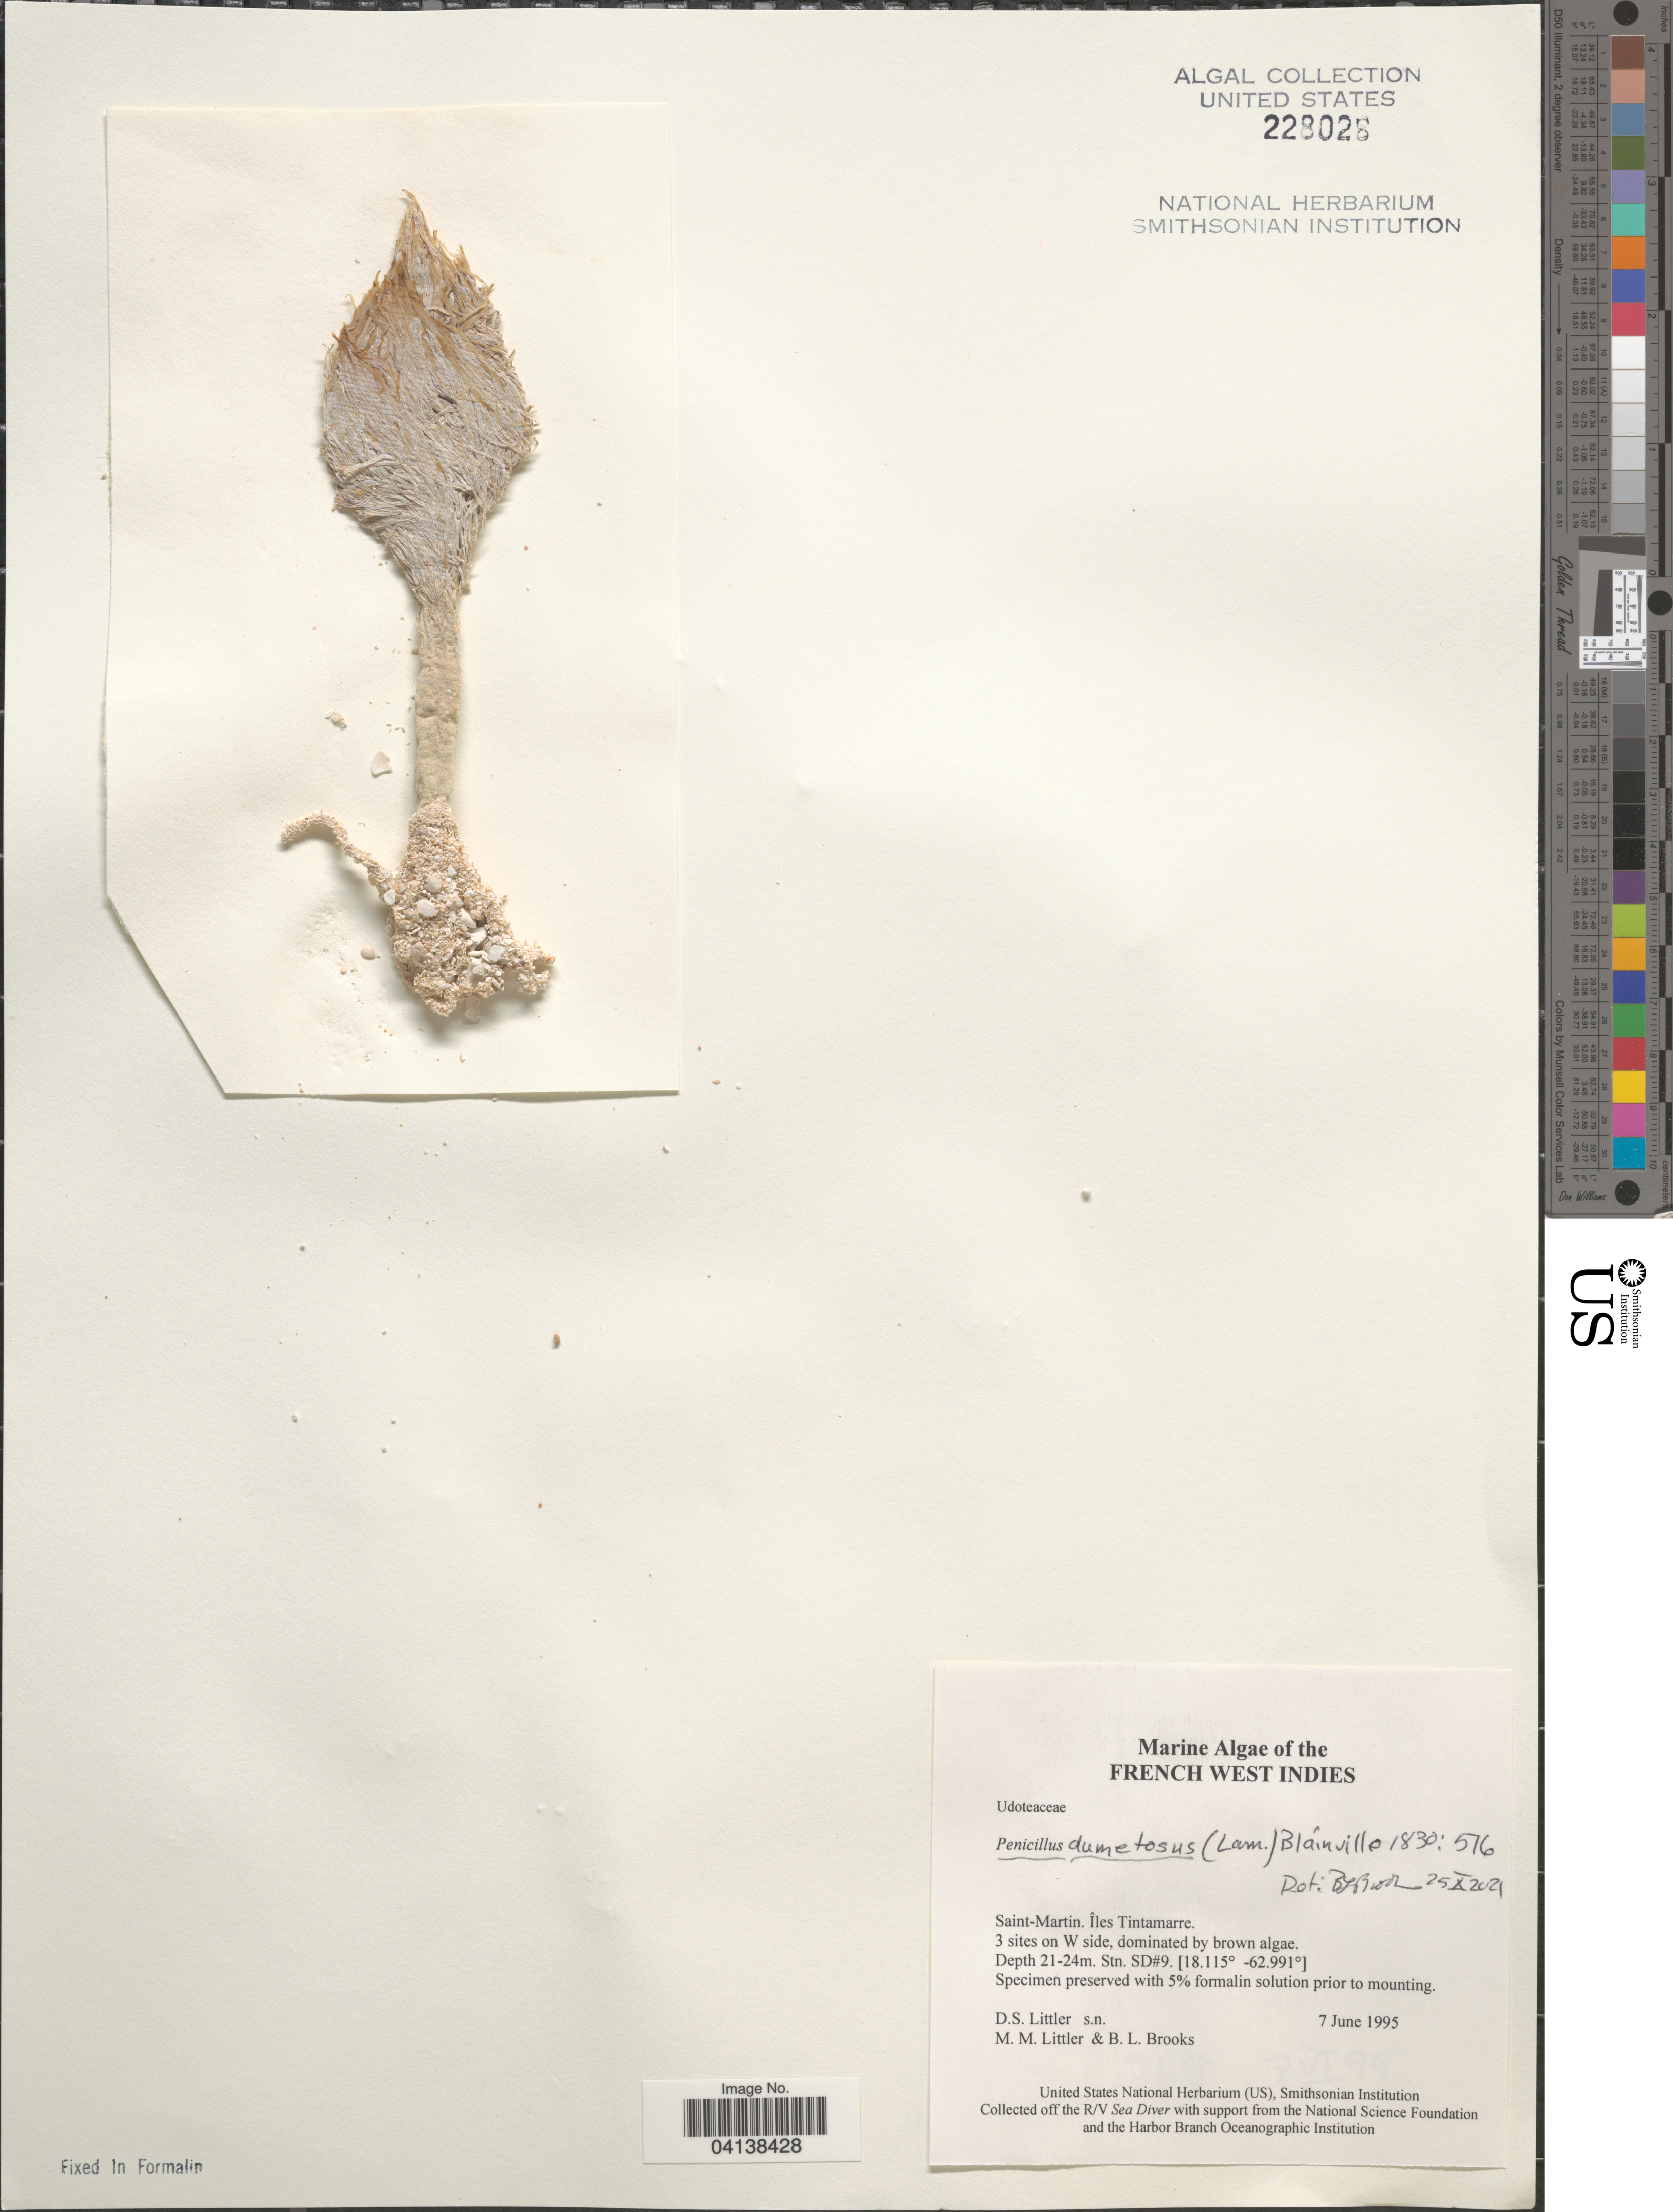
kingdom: Plantae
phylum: Chlorophyta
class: Ulvophyceae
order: Bryopsidales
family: Udoteaceae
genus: Penicillus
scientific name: Penicillus dumetosus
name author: (J.V.Lamouroux) Blainville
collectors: D. S. Littler & B. Brooks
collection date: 1995-06-07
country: Saint Martin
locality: French West Indies. Saint-Martin. Îles Tintamarre. 3 sites on W side. Stn. SD#9.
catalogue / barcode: US 228028